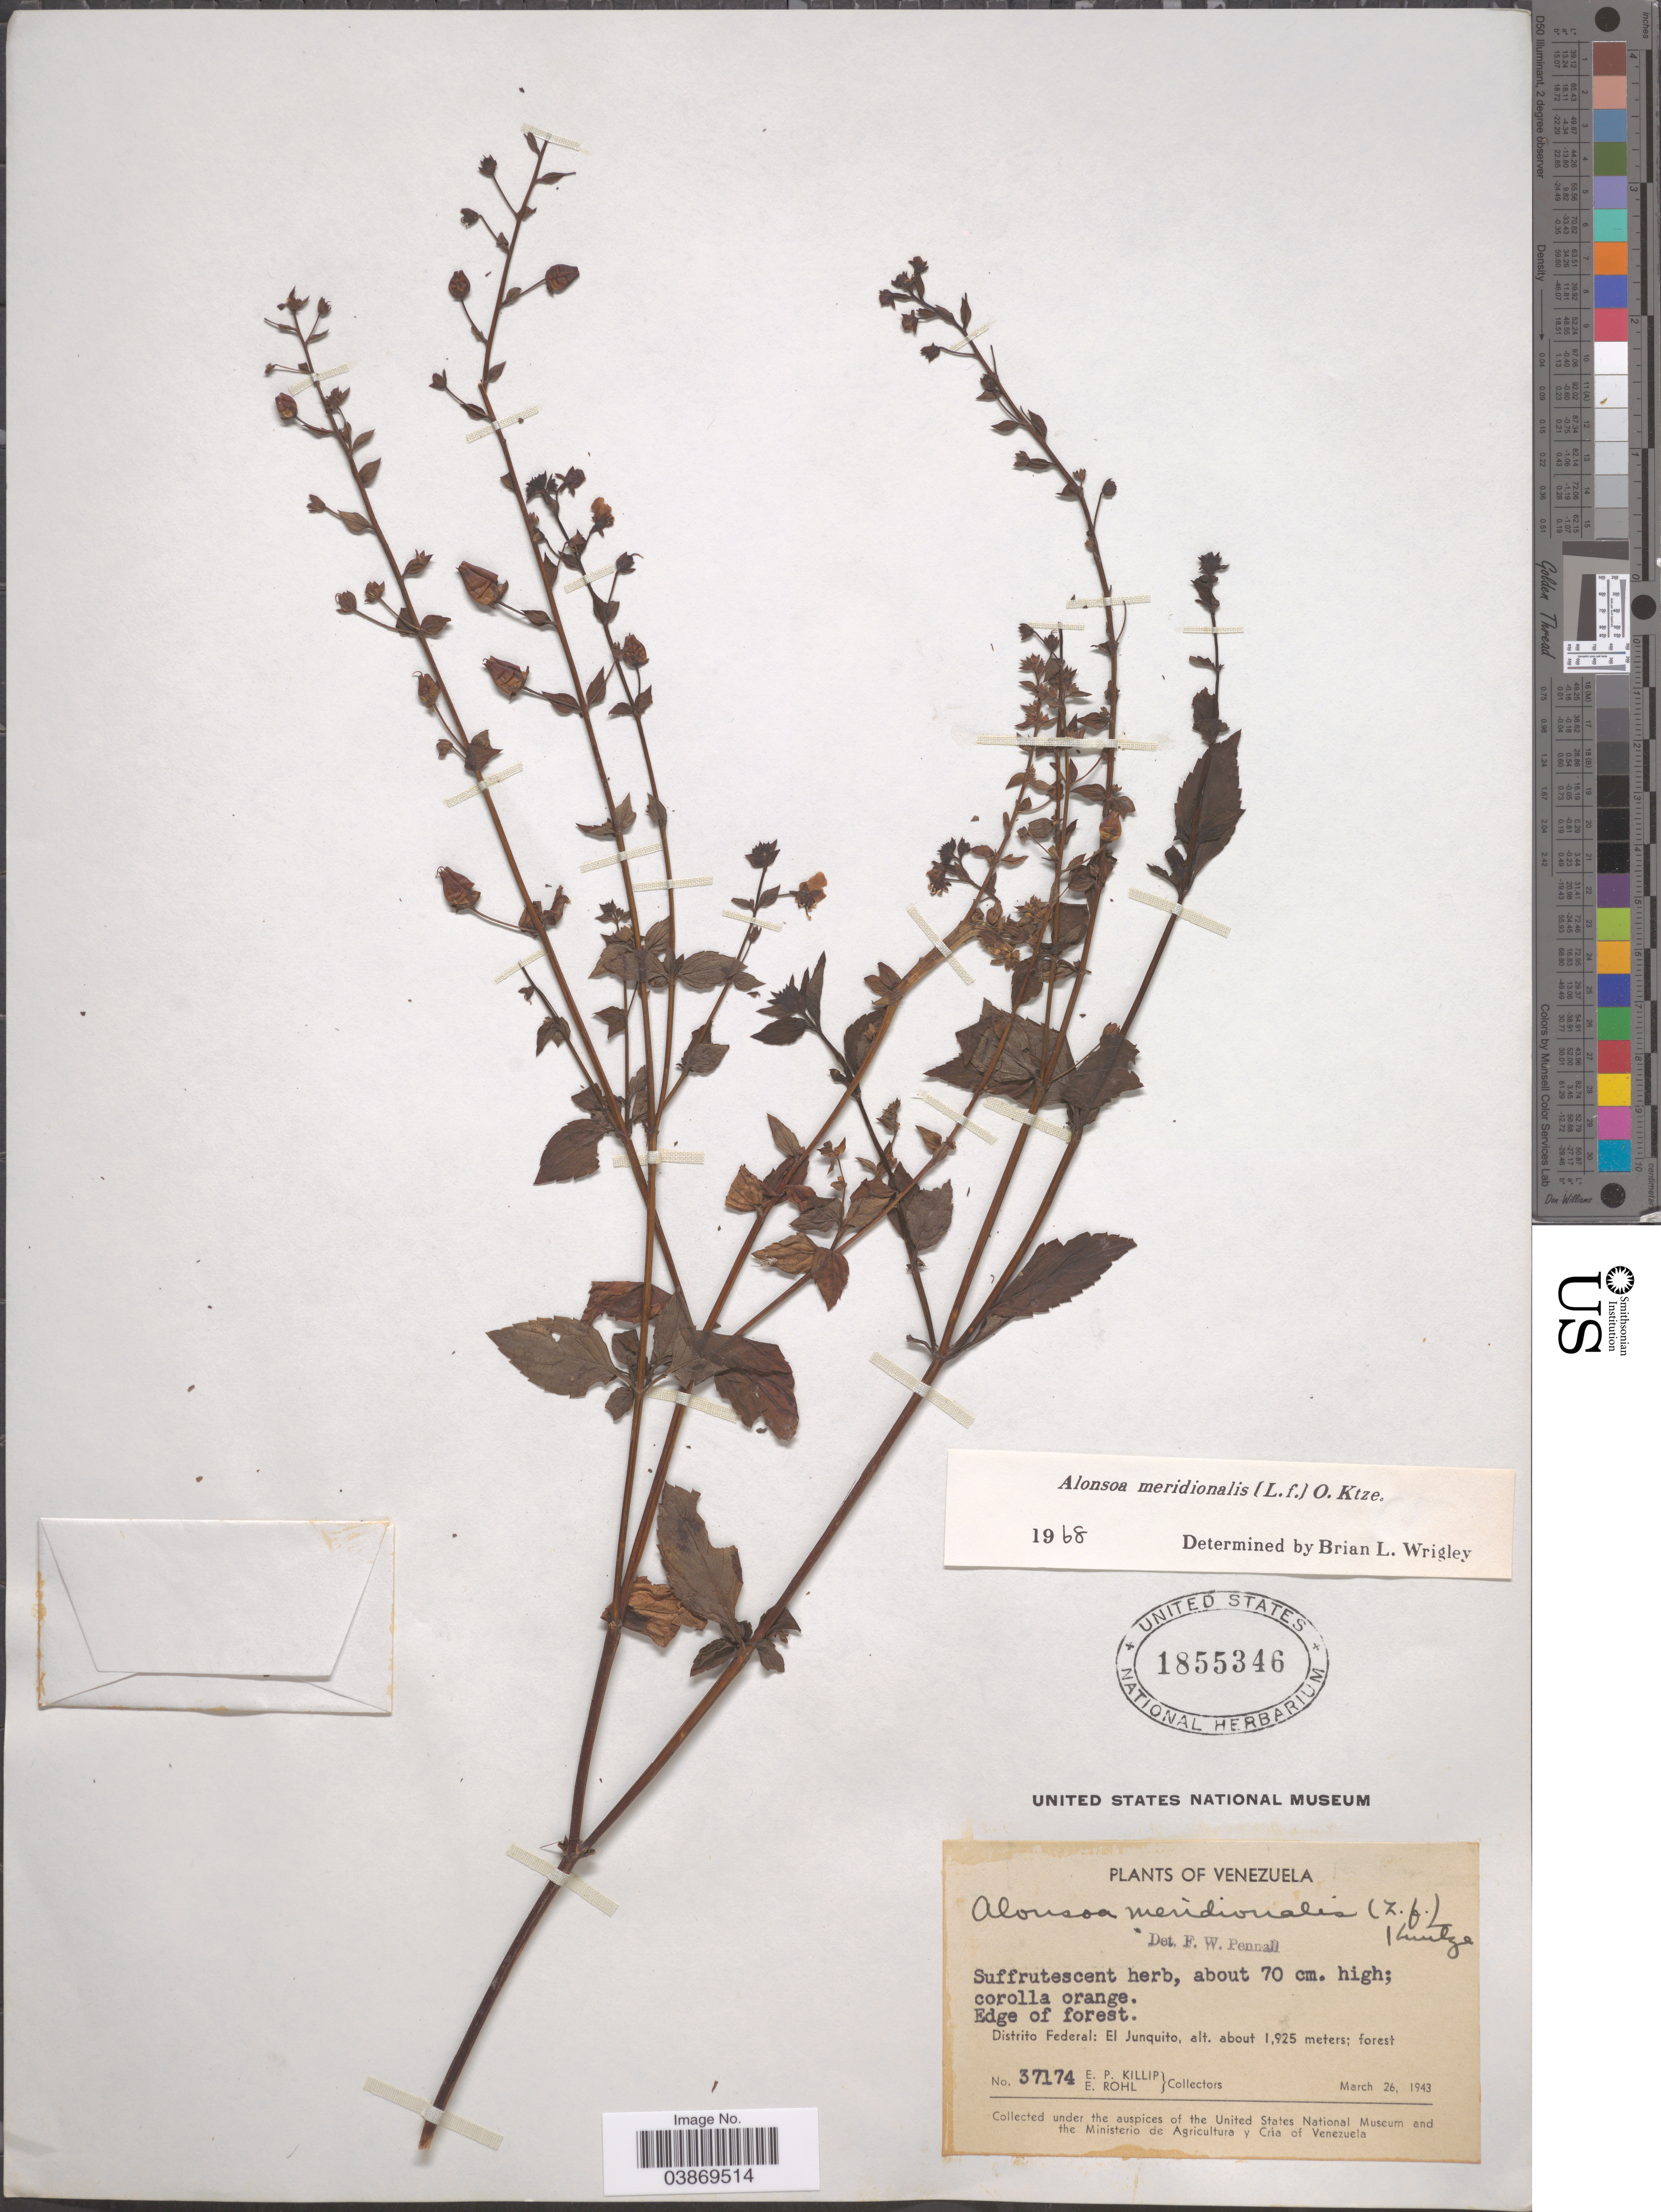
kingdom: Plantae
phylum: Tracheophyta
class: Magnoliopsida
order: Lamiales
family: Scrophulariaceae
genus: Alonsoa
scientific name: Alonsoa meridionalis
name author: (L. f.) Kuntze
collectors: E. P. Killip & E. Röhl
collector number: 37174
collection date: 1943-03-26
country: Venezuela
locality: Edge of forest. Distrito Federal: El Junquito.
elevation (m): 1925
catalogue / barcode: US 1855346